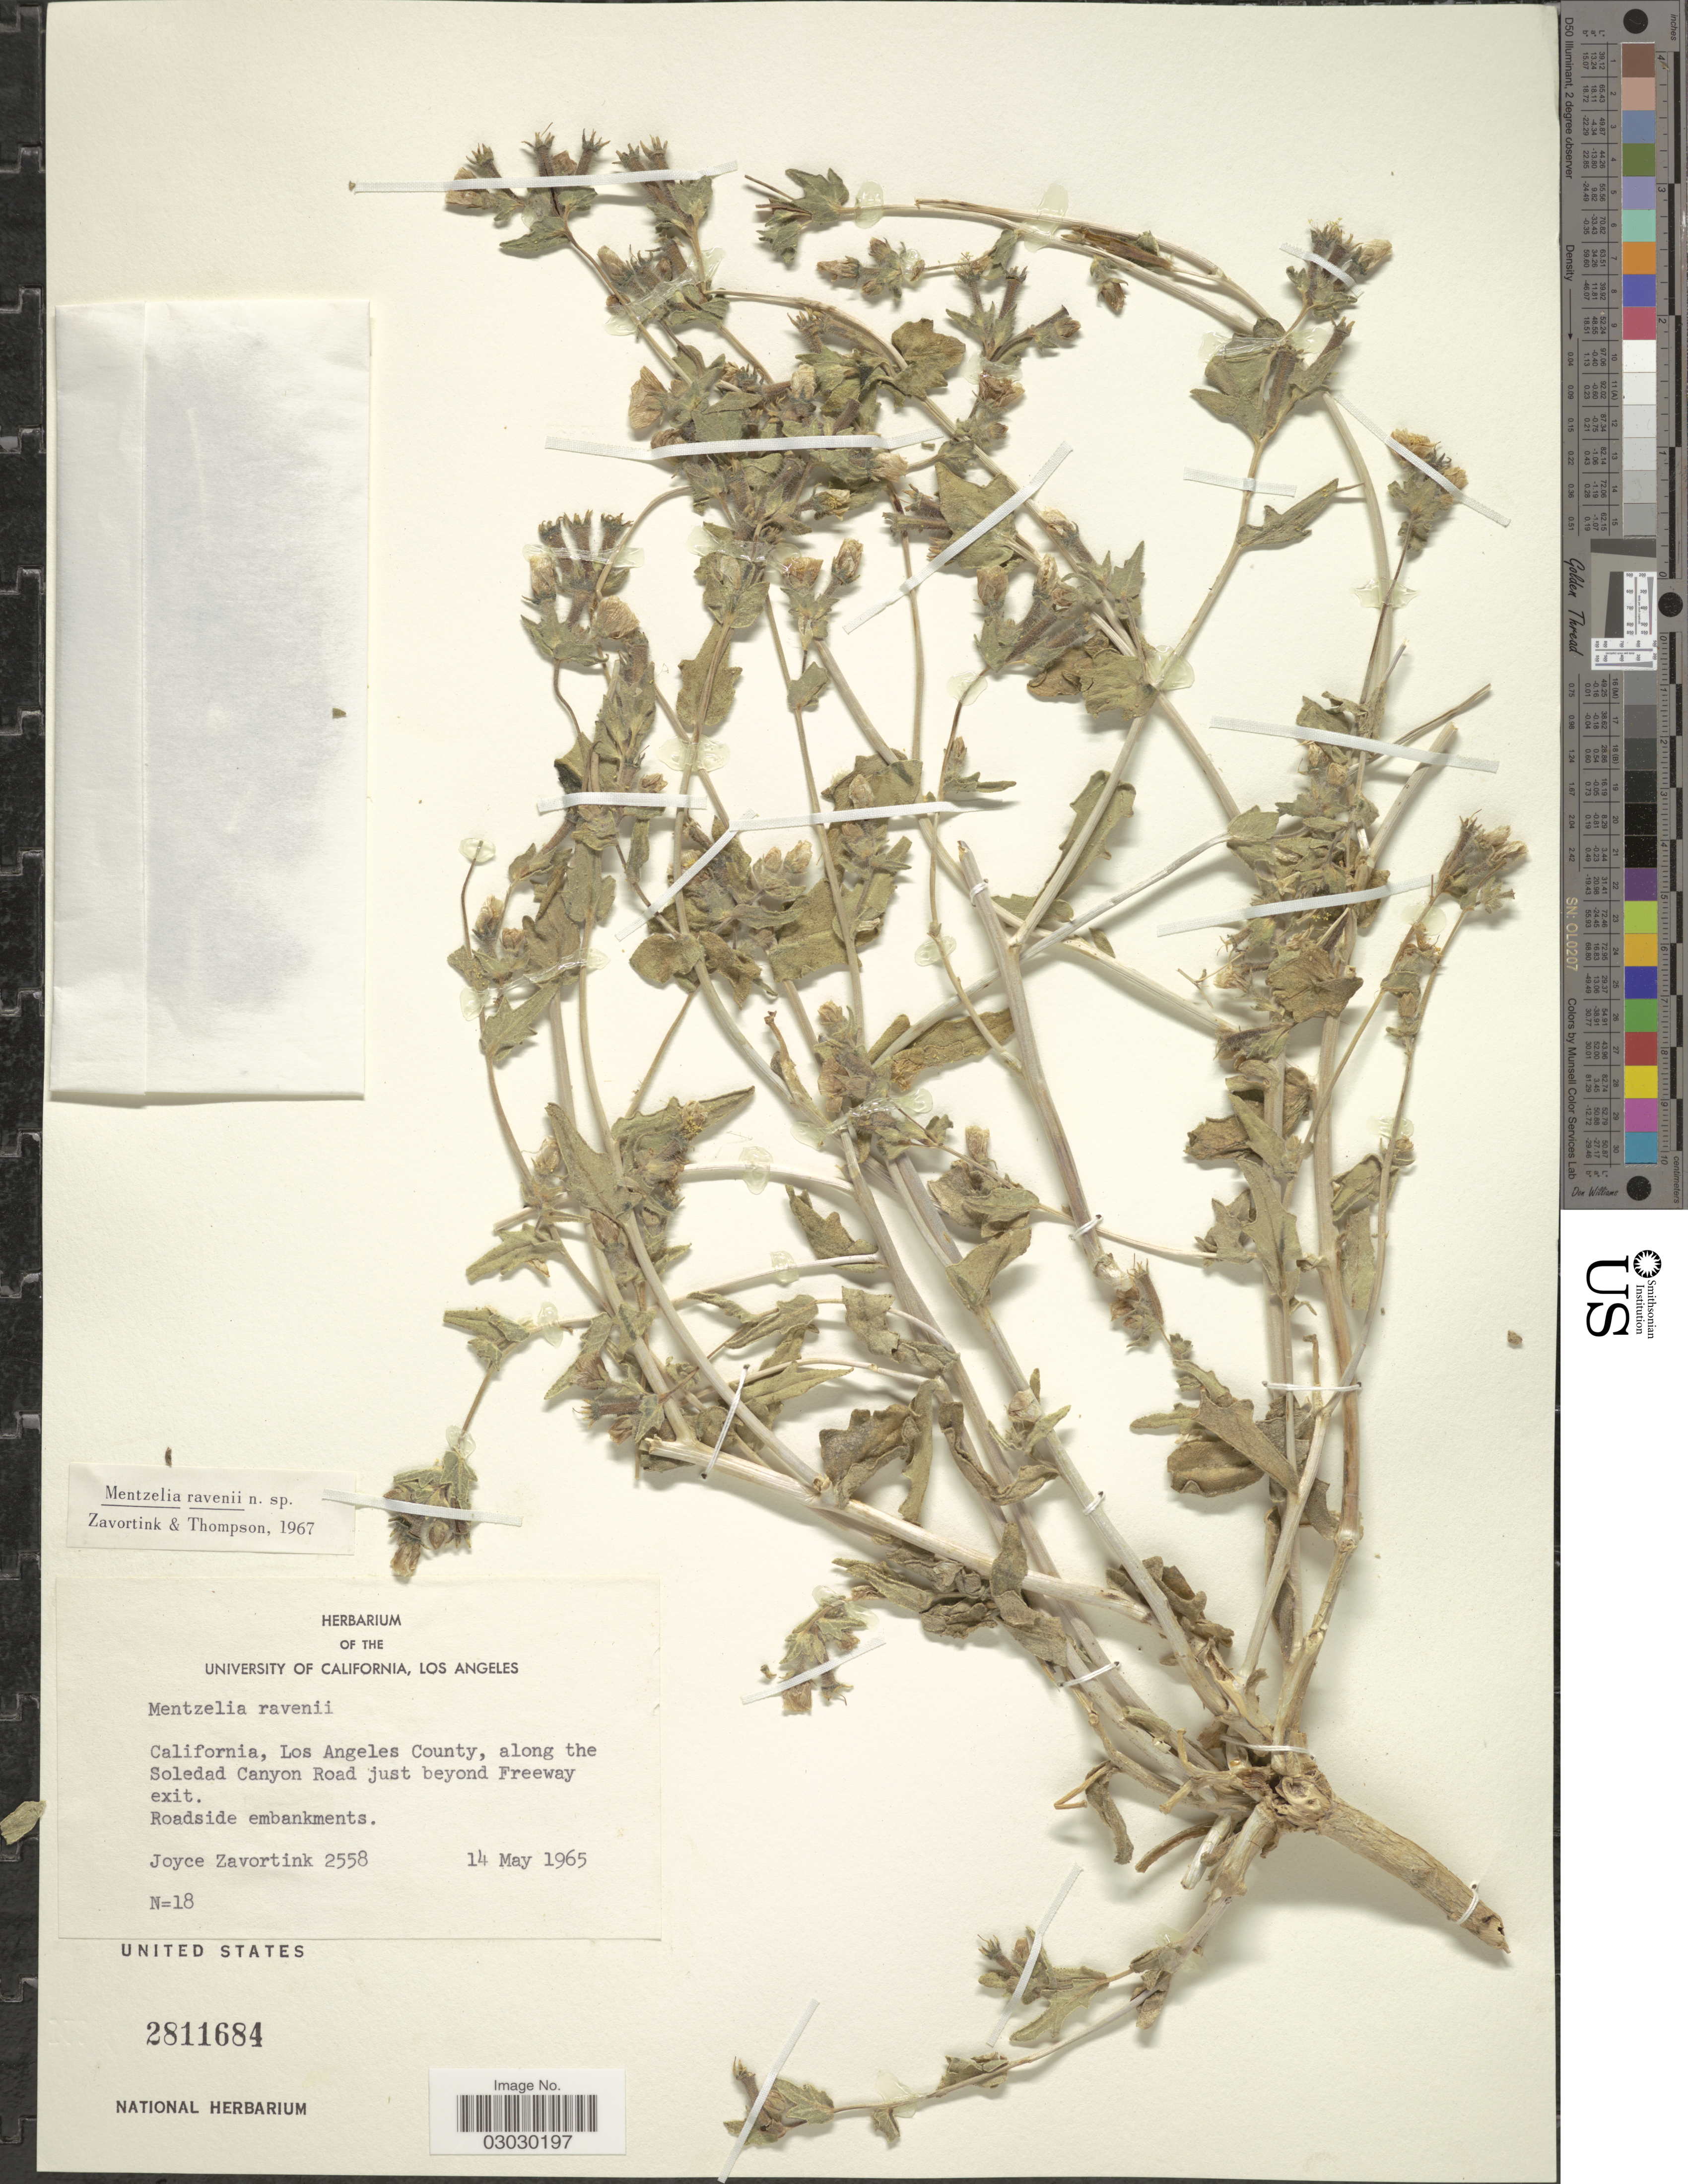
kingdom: Plantae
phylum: Tracheophyta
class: Magnoliopsida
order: Cornales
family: Loasaceae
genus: Mentzelia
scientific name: Mentzelia ravenii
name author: H.J. Thomps. & J.E. Roberts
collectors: J. Zavortink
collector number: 2558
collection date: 1965-05-14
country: United States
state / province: California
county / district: Los Angeles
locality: Los Angeles County, along the Soledad Canyon Road just beyond Freeway exit, Roadside embankments.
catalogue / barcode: US 2811684